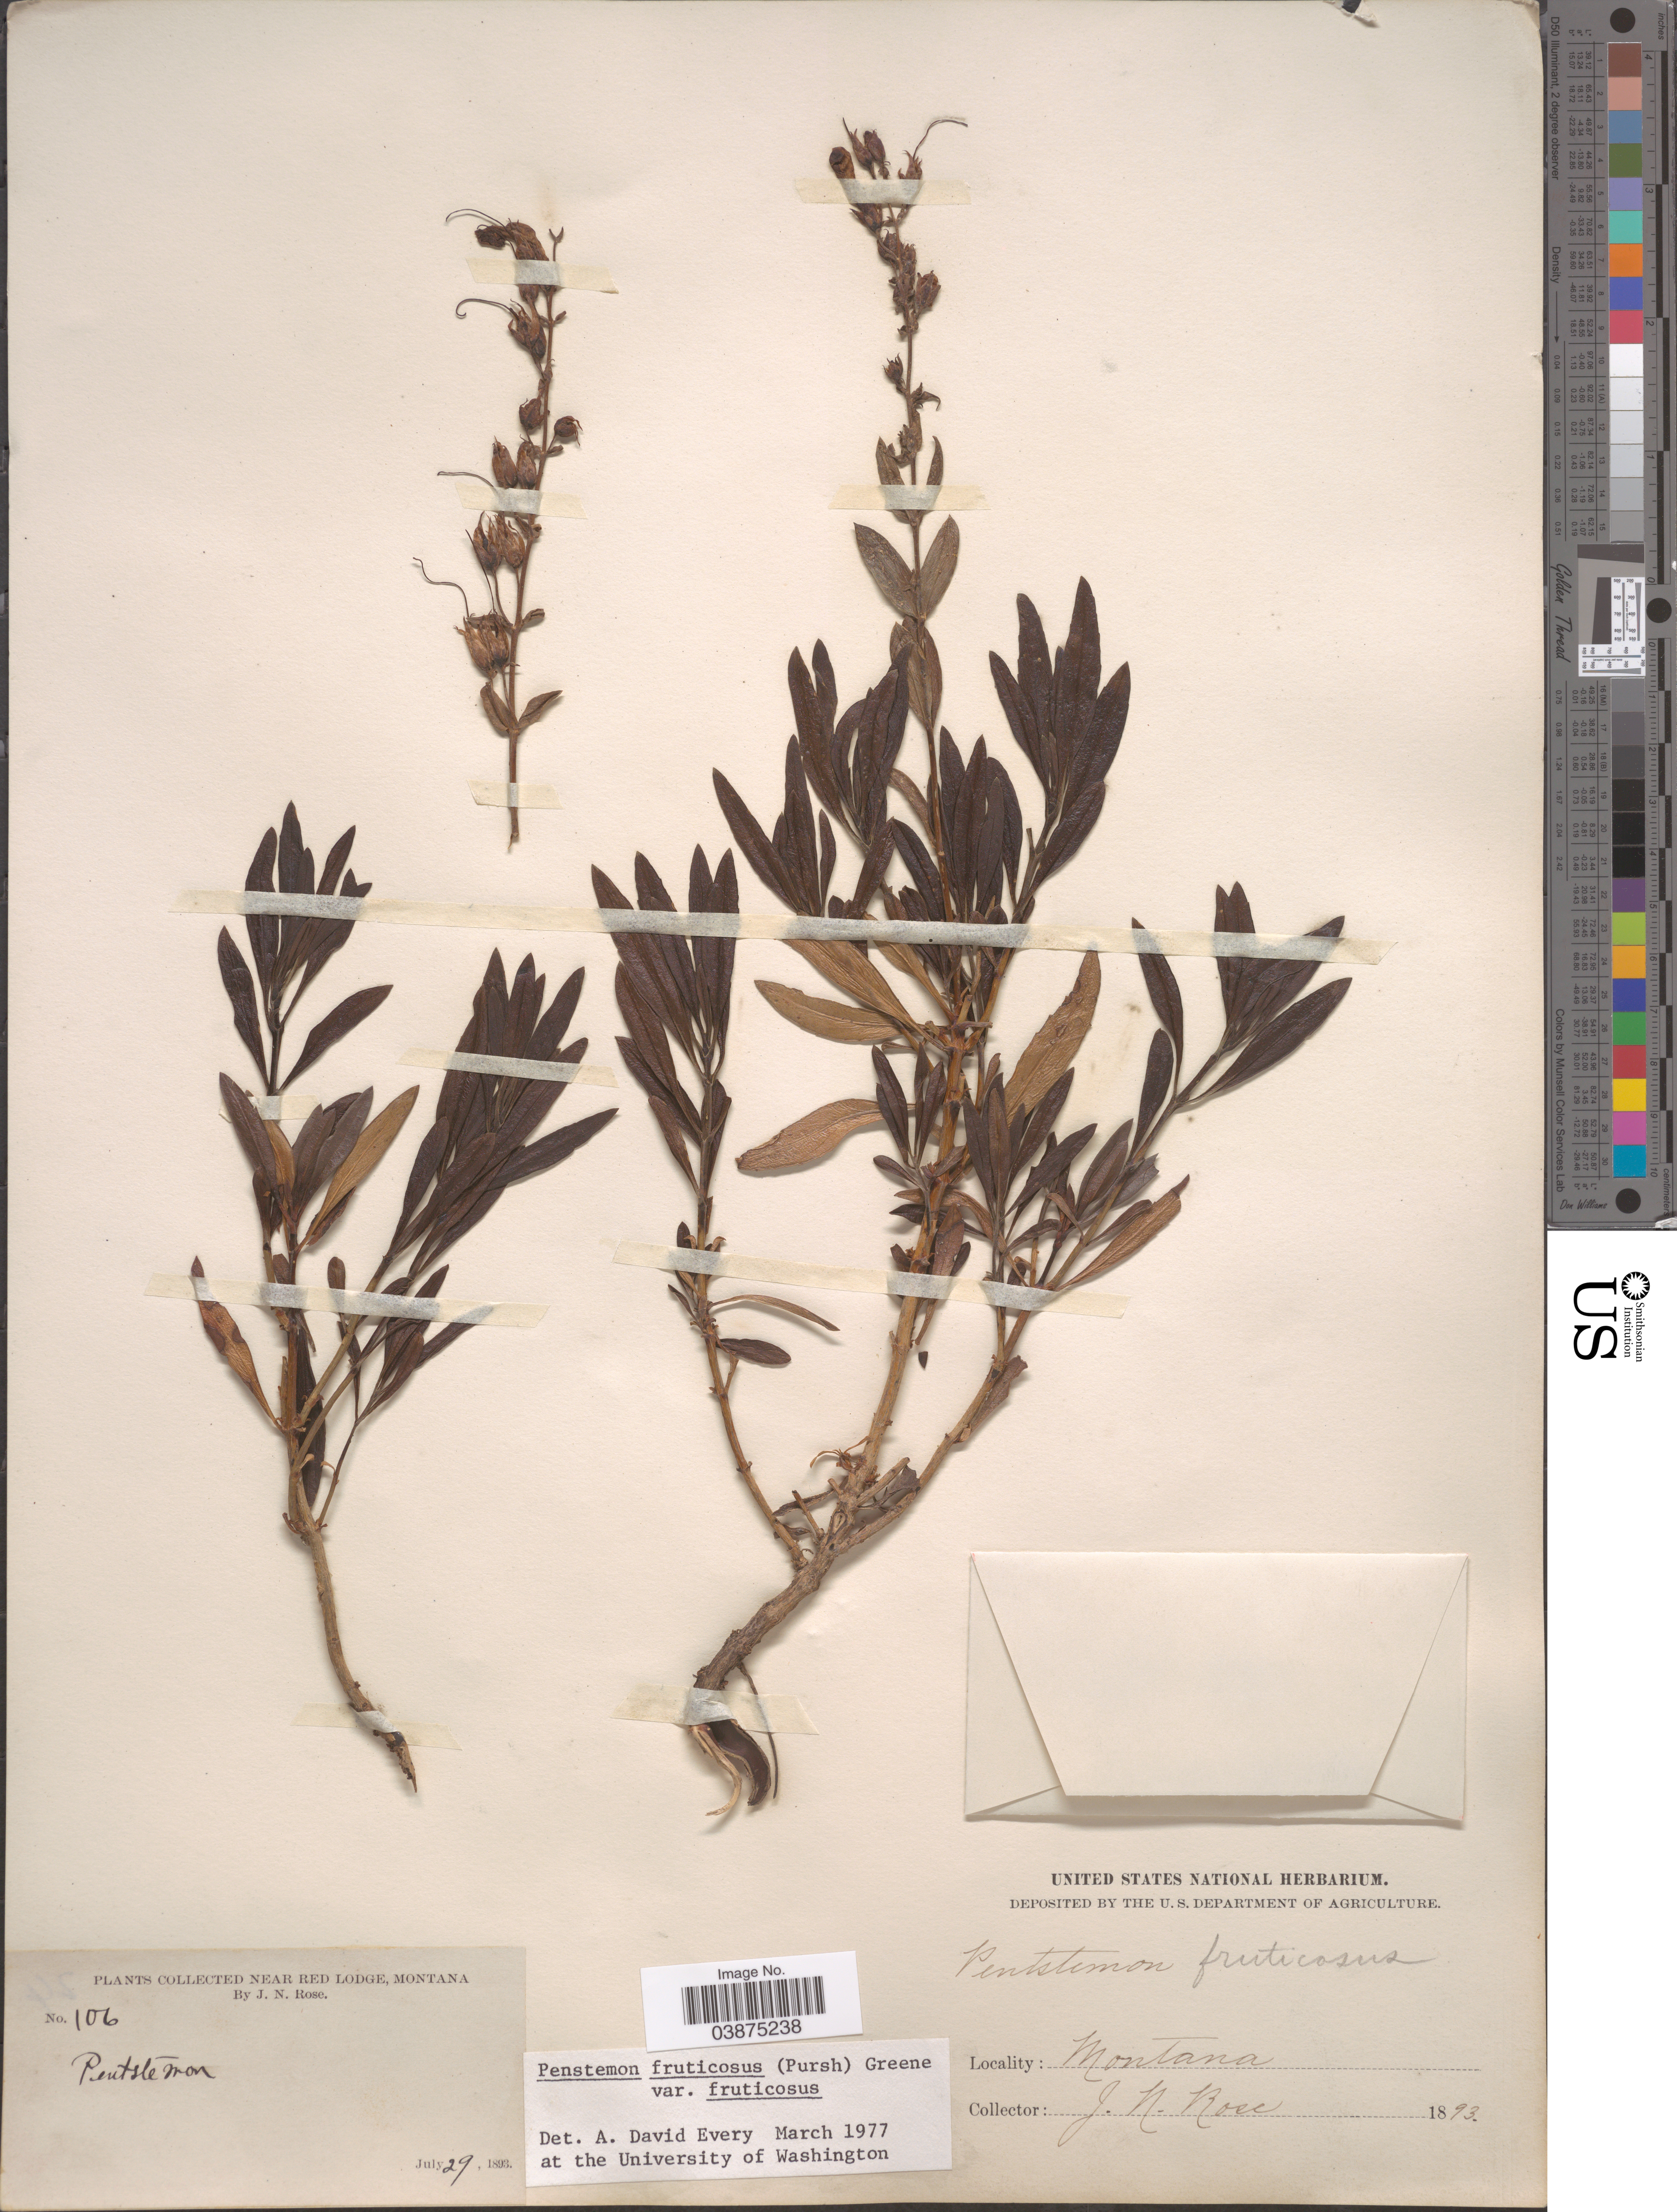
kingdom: Plantae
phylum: Tracheophyta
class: Magnoliopsida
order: Lamiales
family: Plantaginaceae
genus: Penstemon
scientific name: Penstemon fruticosus var. fruticosus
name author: (Pursh) Greene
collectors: J. N. Rose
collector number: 106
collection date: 1893-07-29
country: United States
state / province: Montana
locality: Near Red Lodge.